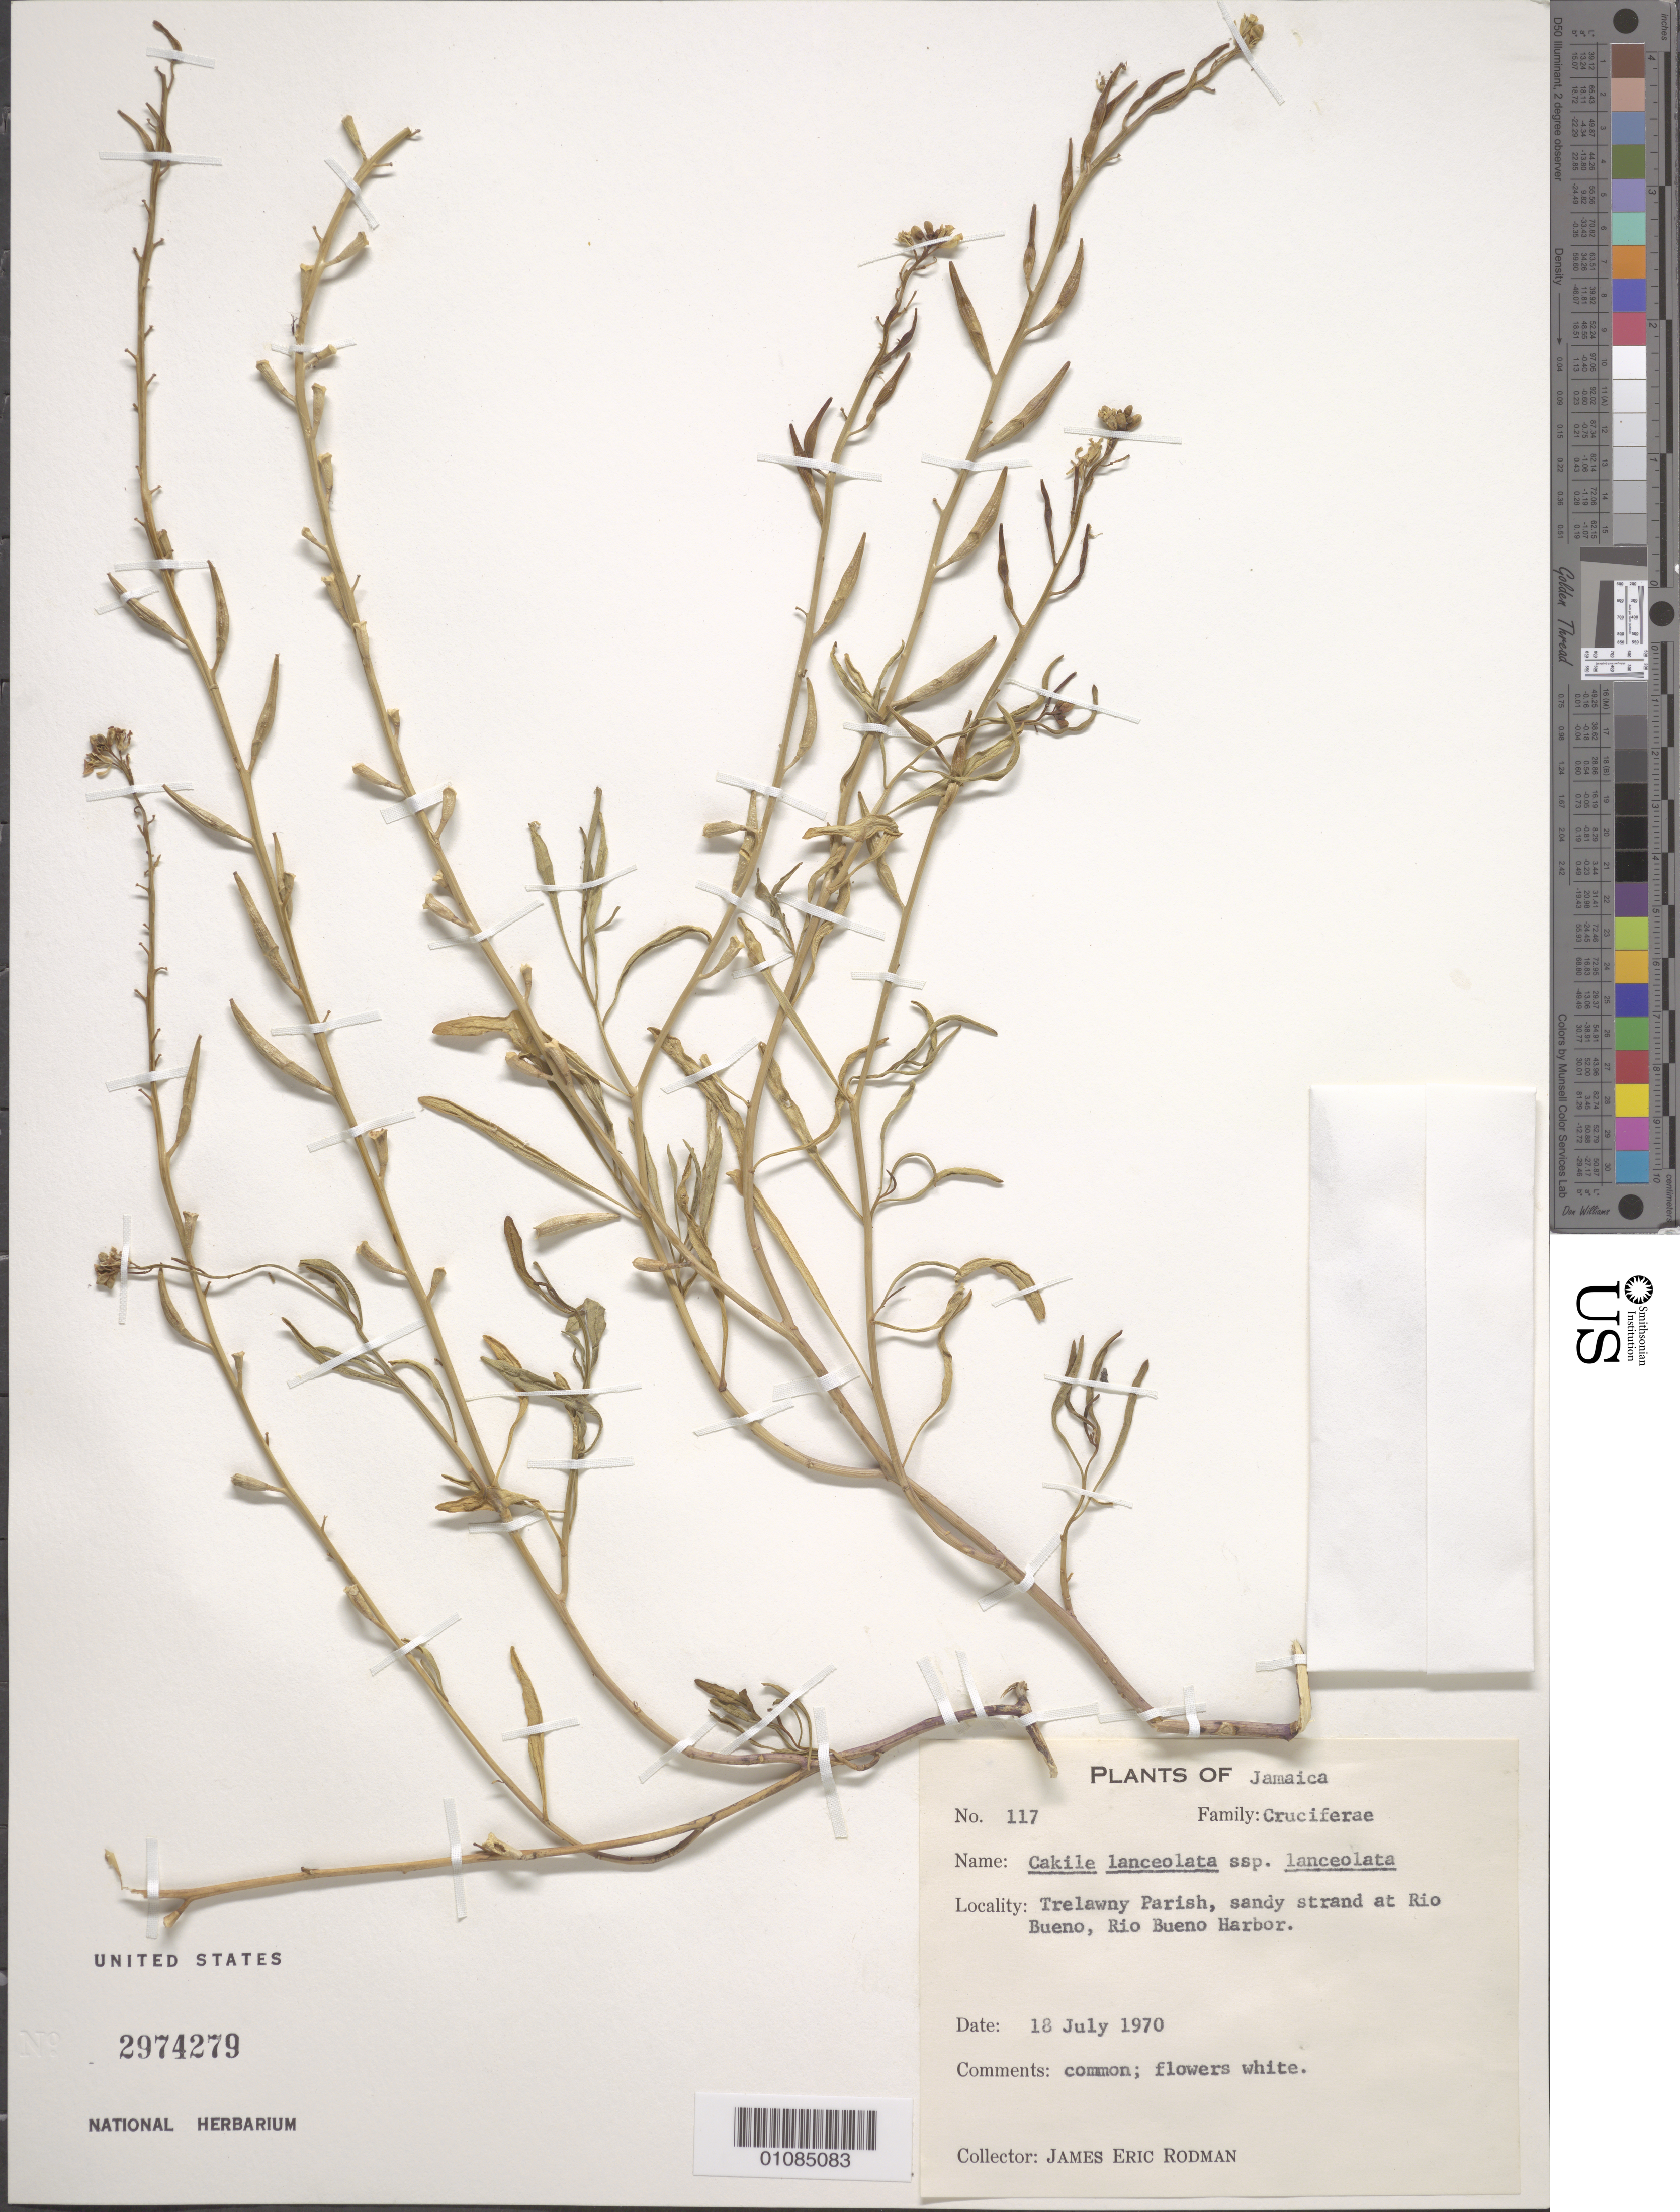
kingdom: Plantae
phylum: Tracheophyta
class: Magnoliopsida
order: Brassicales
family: Brassicaceae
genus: Cakile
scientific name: Cakile lanceolata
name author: (Willd.) O.E. Schulz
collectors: J. Rodman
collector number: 117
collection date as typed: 18 Jul 1970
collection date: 1970-07-18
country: Jamaica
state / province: Trelawny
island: Jamaica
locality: Sandy strand at Rio Bueno, Rio Bueno Harbor.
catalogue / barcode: US 2974279